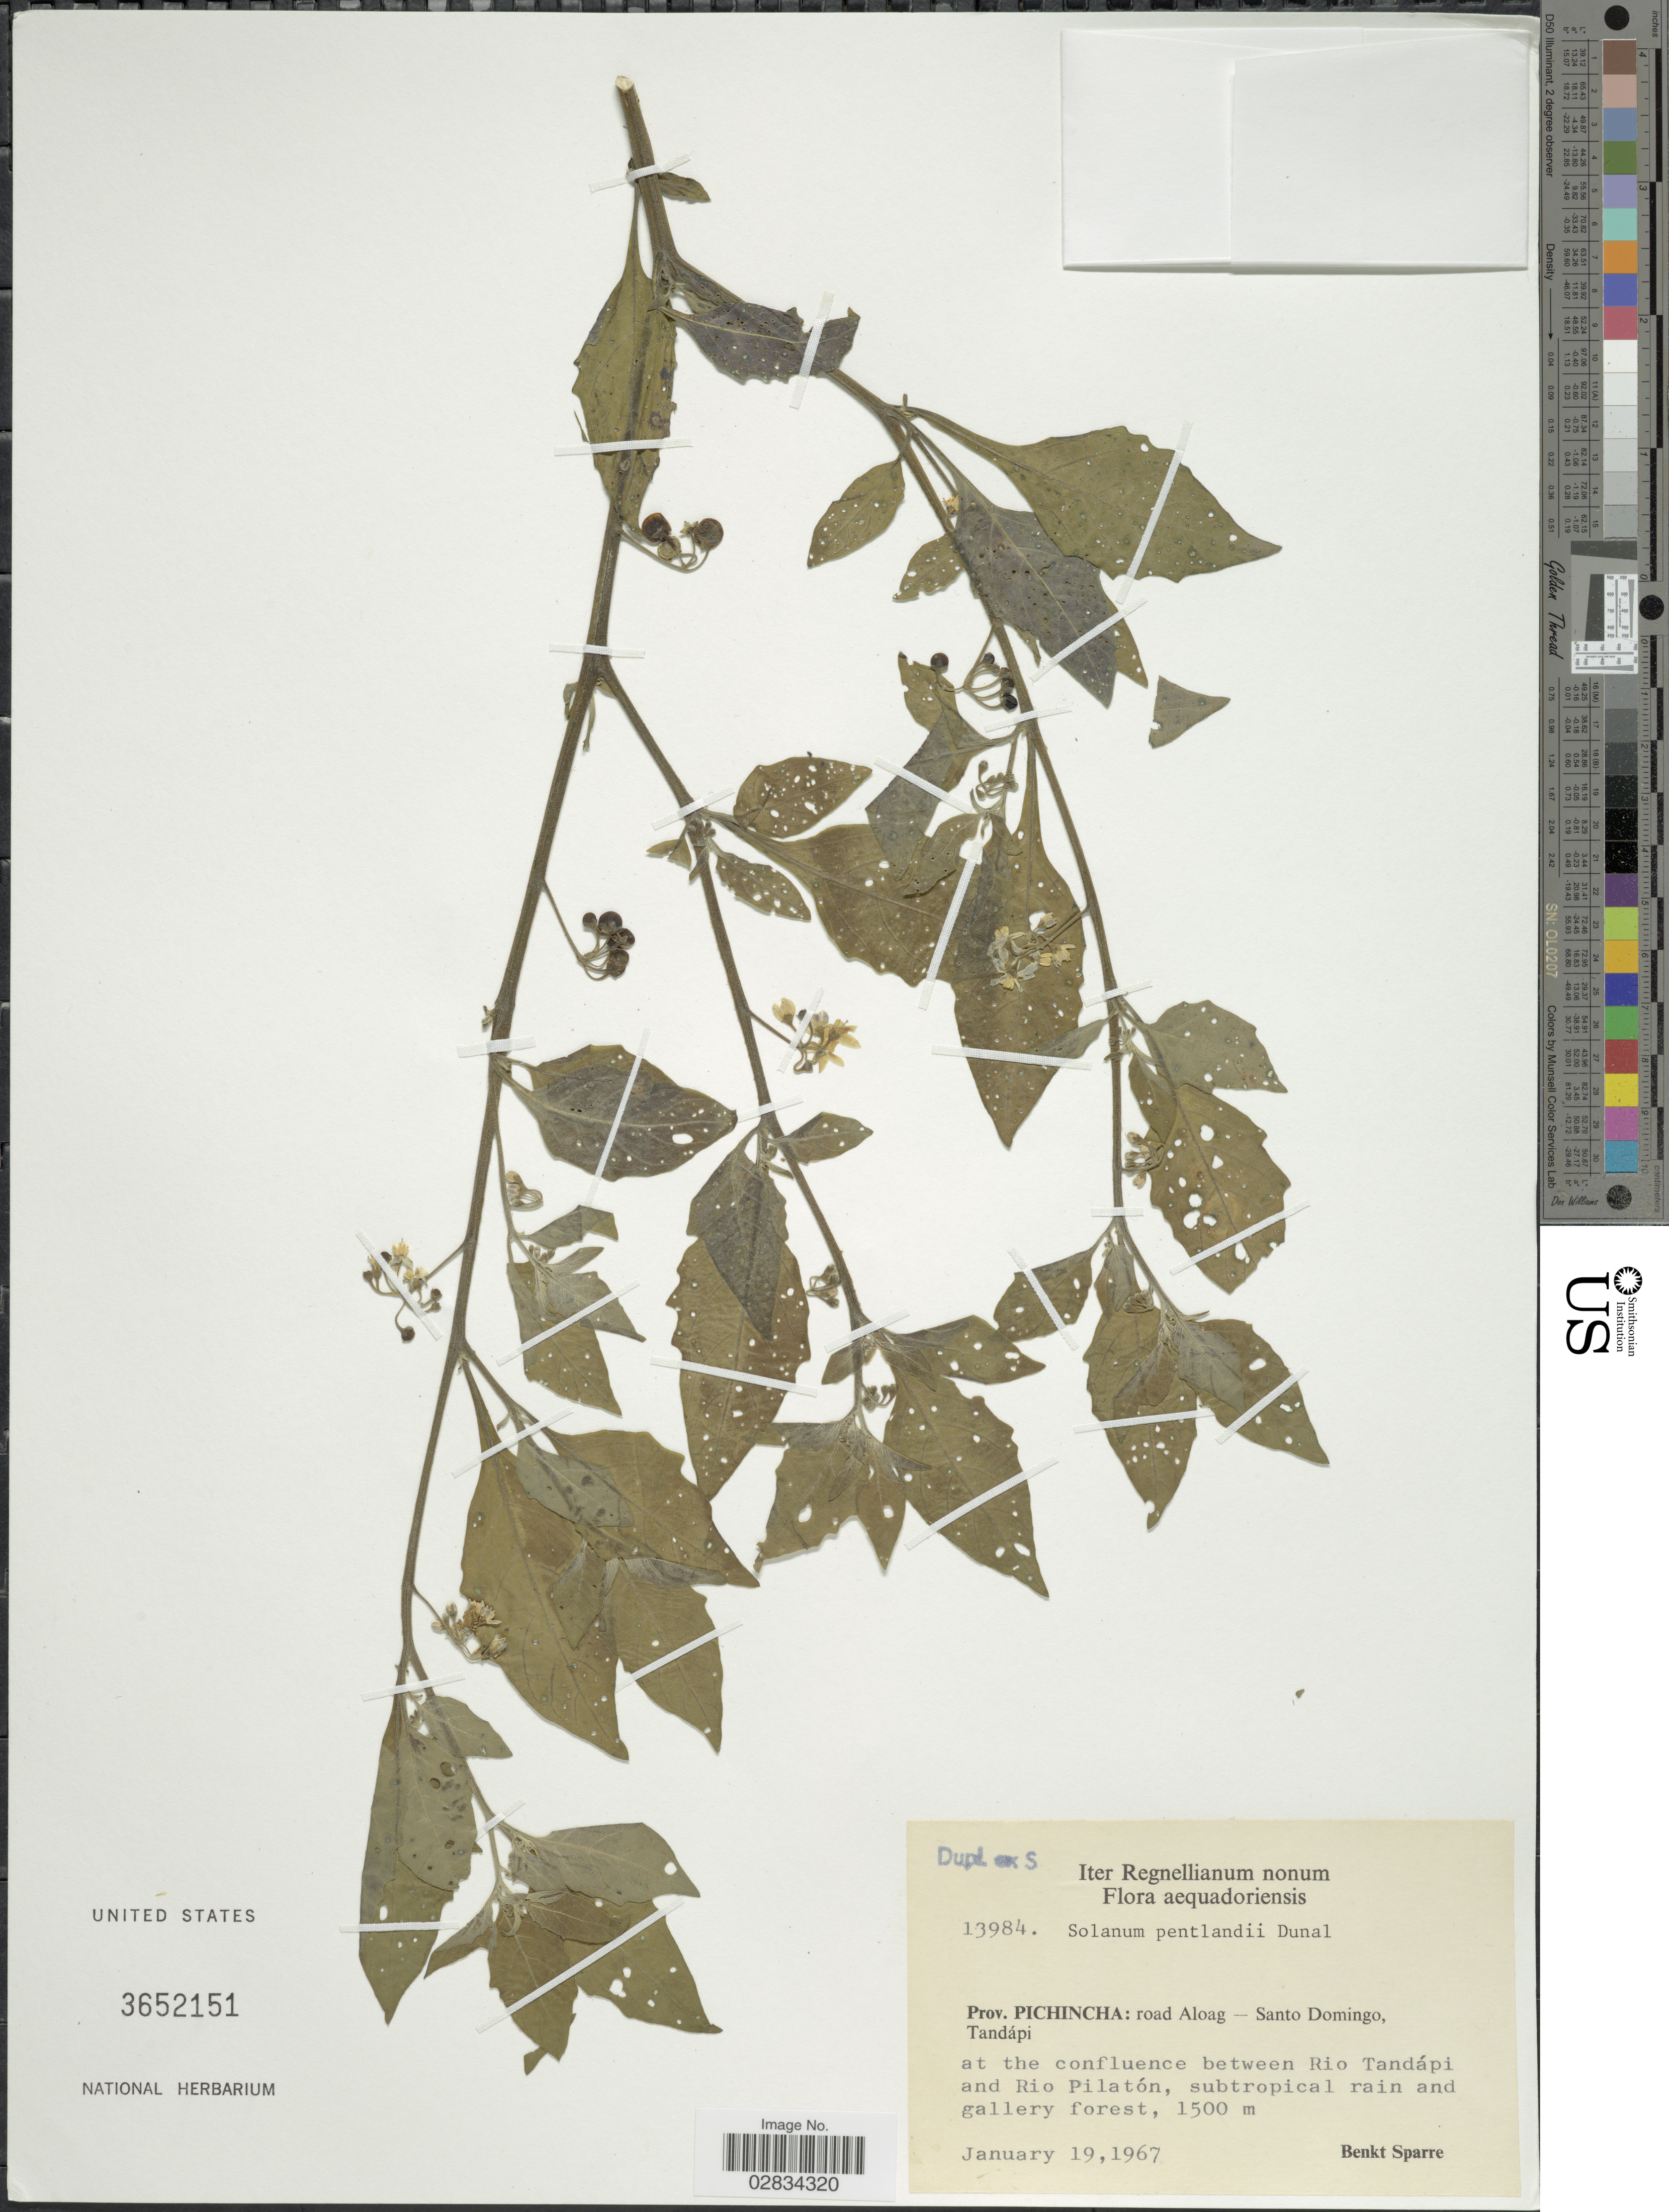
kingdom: Plantae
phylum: Tracheophyta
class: Magnoliopsida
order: Solanales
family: Solanaceae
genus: Solanum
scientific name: Solanum pentlandii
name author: Dunal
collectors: B. Sparre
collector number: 13984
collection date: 1967-01-19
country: Ecuador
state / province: Pichincha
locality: Prov. Pichincha: road Aloag - Santo Domingo, Tandápi at the confluence between Rio Tandápi and Rio Pilatón.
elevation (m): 1500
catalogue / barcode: US 3652151